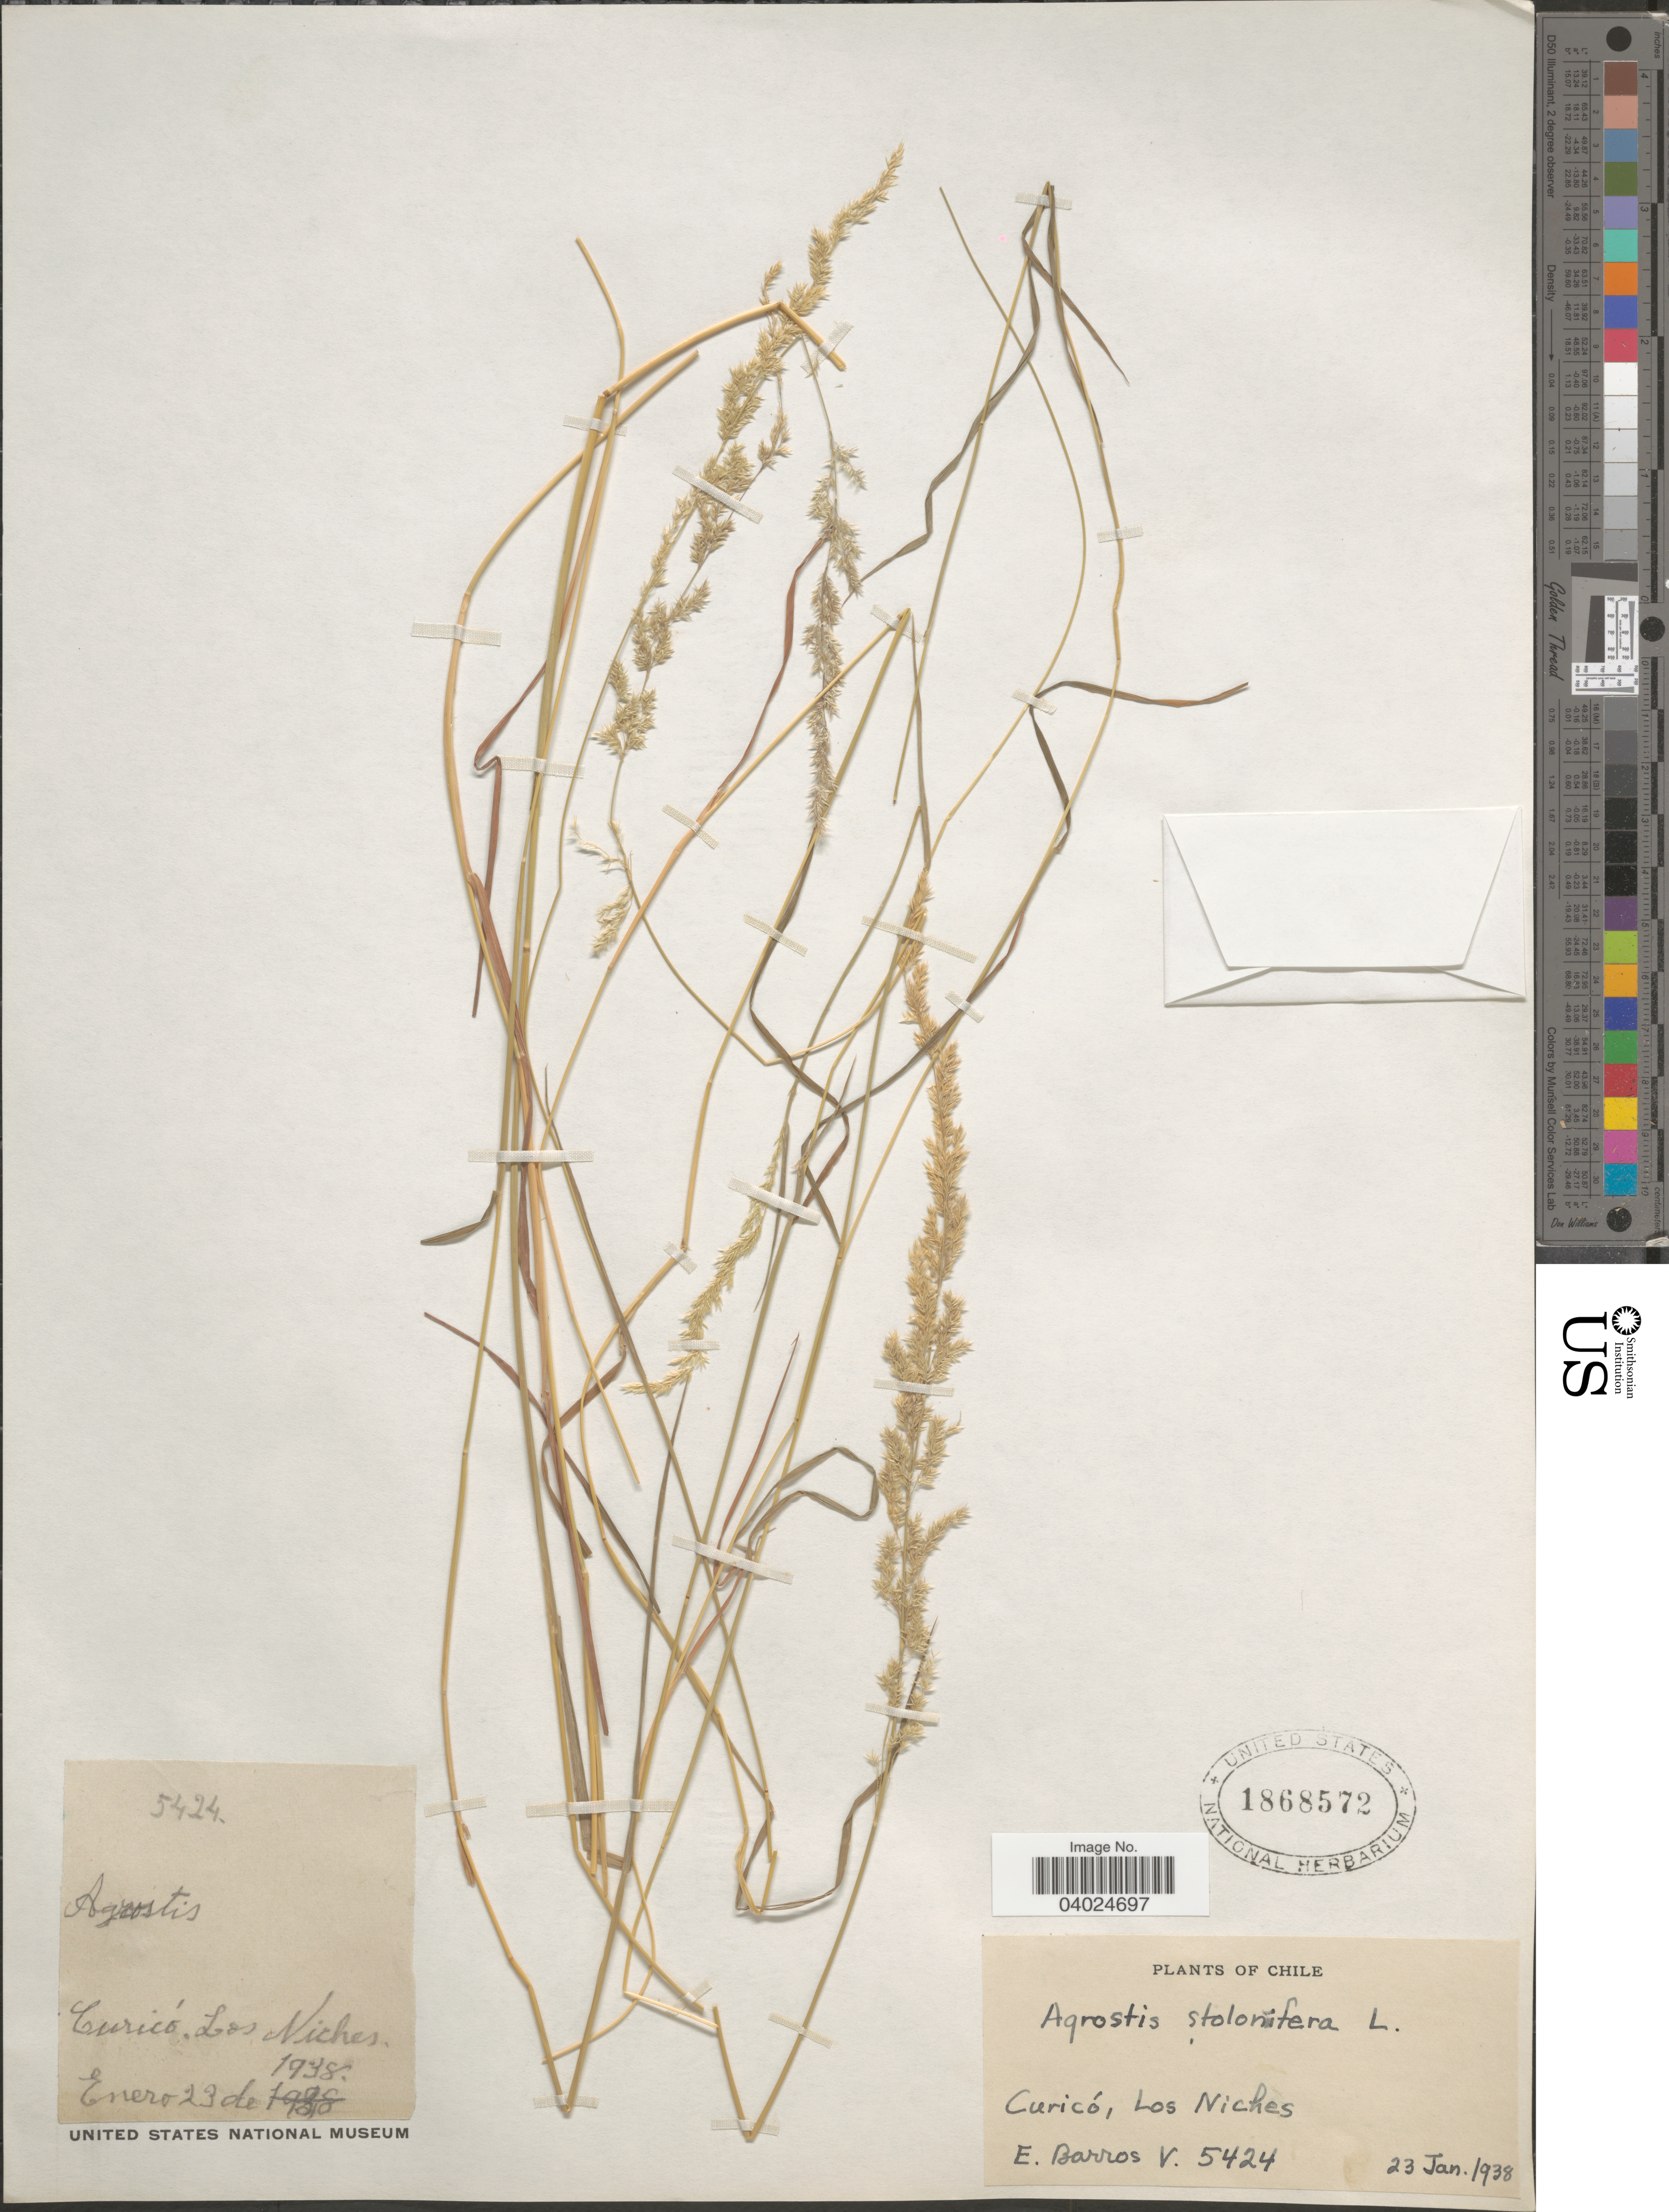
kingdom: Plantae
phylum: Tracheophyta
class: Liliopsida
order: Poales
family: Poaceae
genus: Agrostis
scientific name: Agrostis stolonifera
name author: L.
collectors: E. Barros V.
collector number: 5424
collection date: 1938-01-23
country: Chile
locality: Curicó, Los Niches.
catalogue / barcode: US 1868572